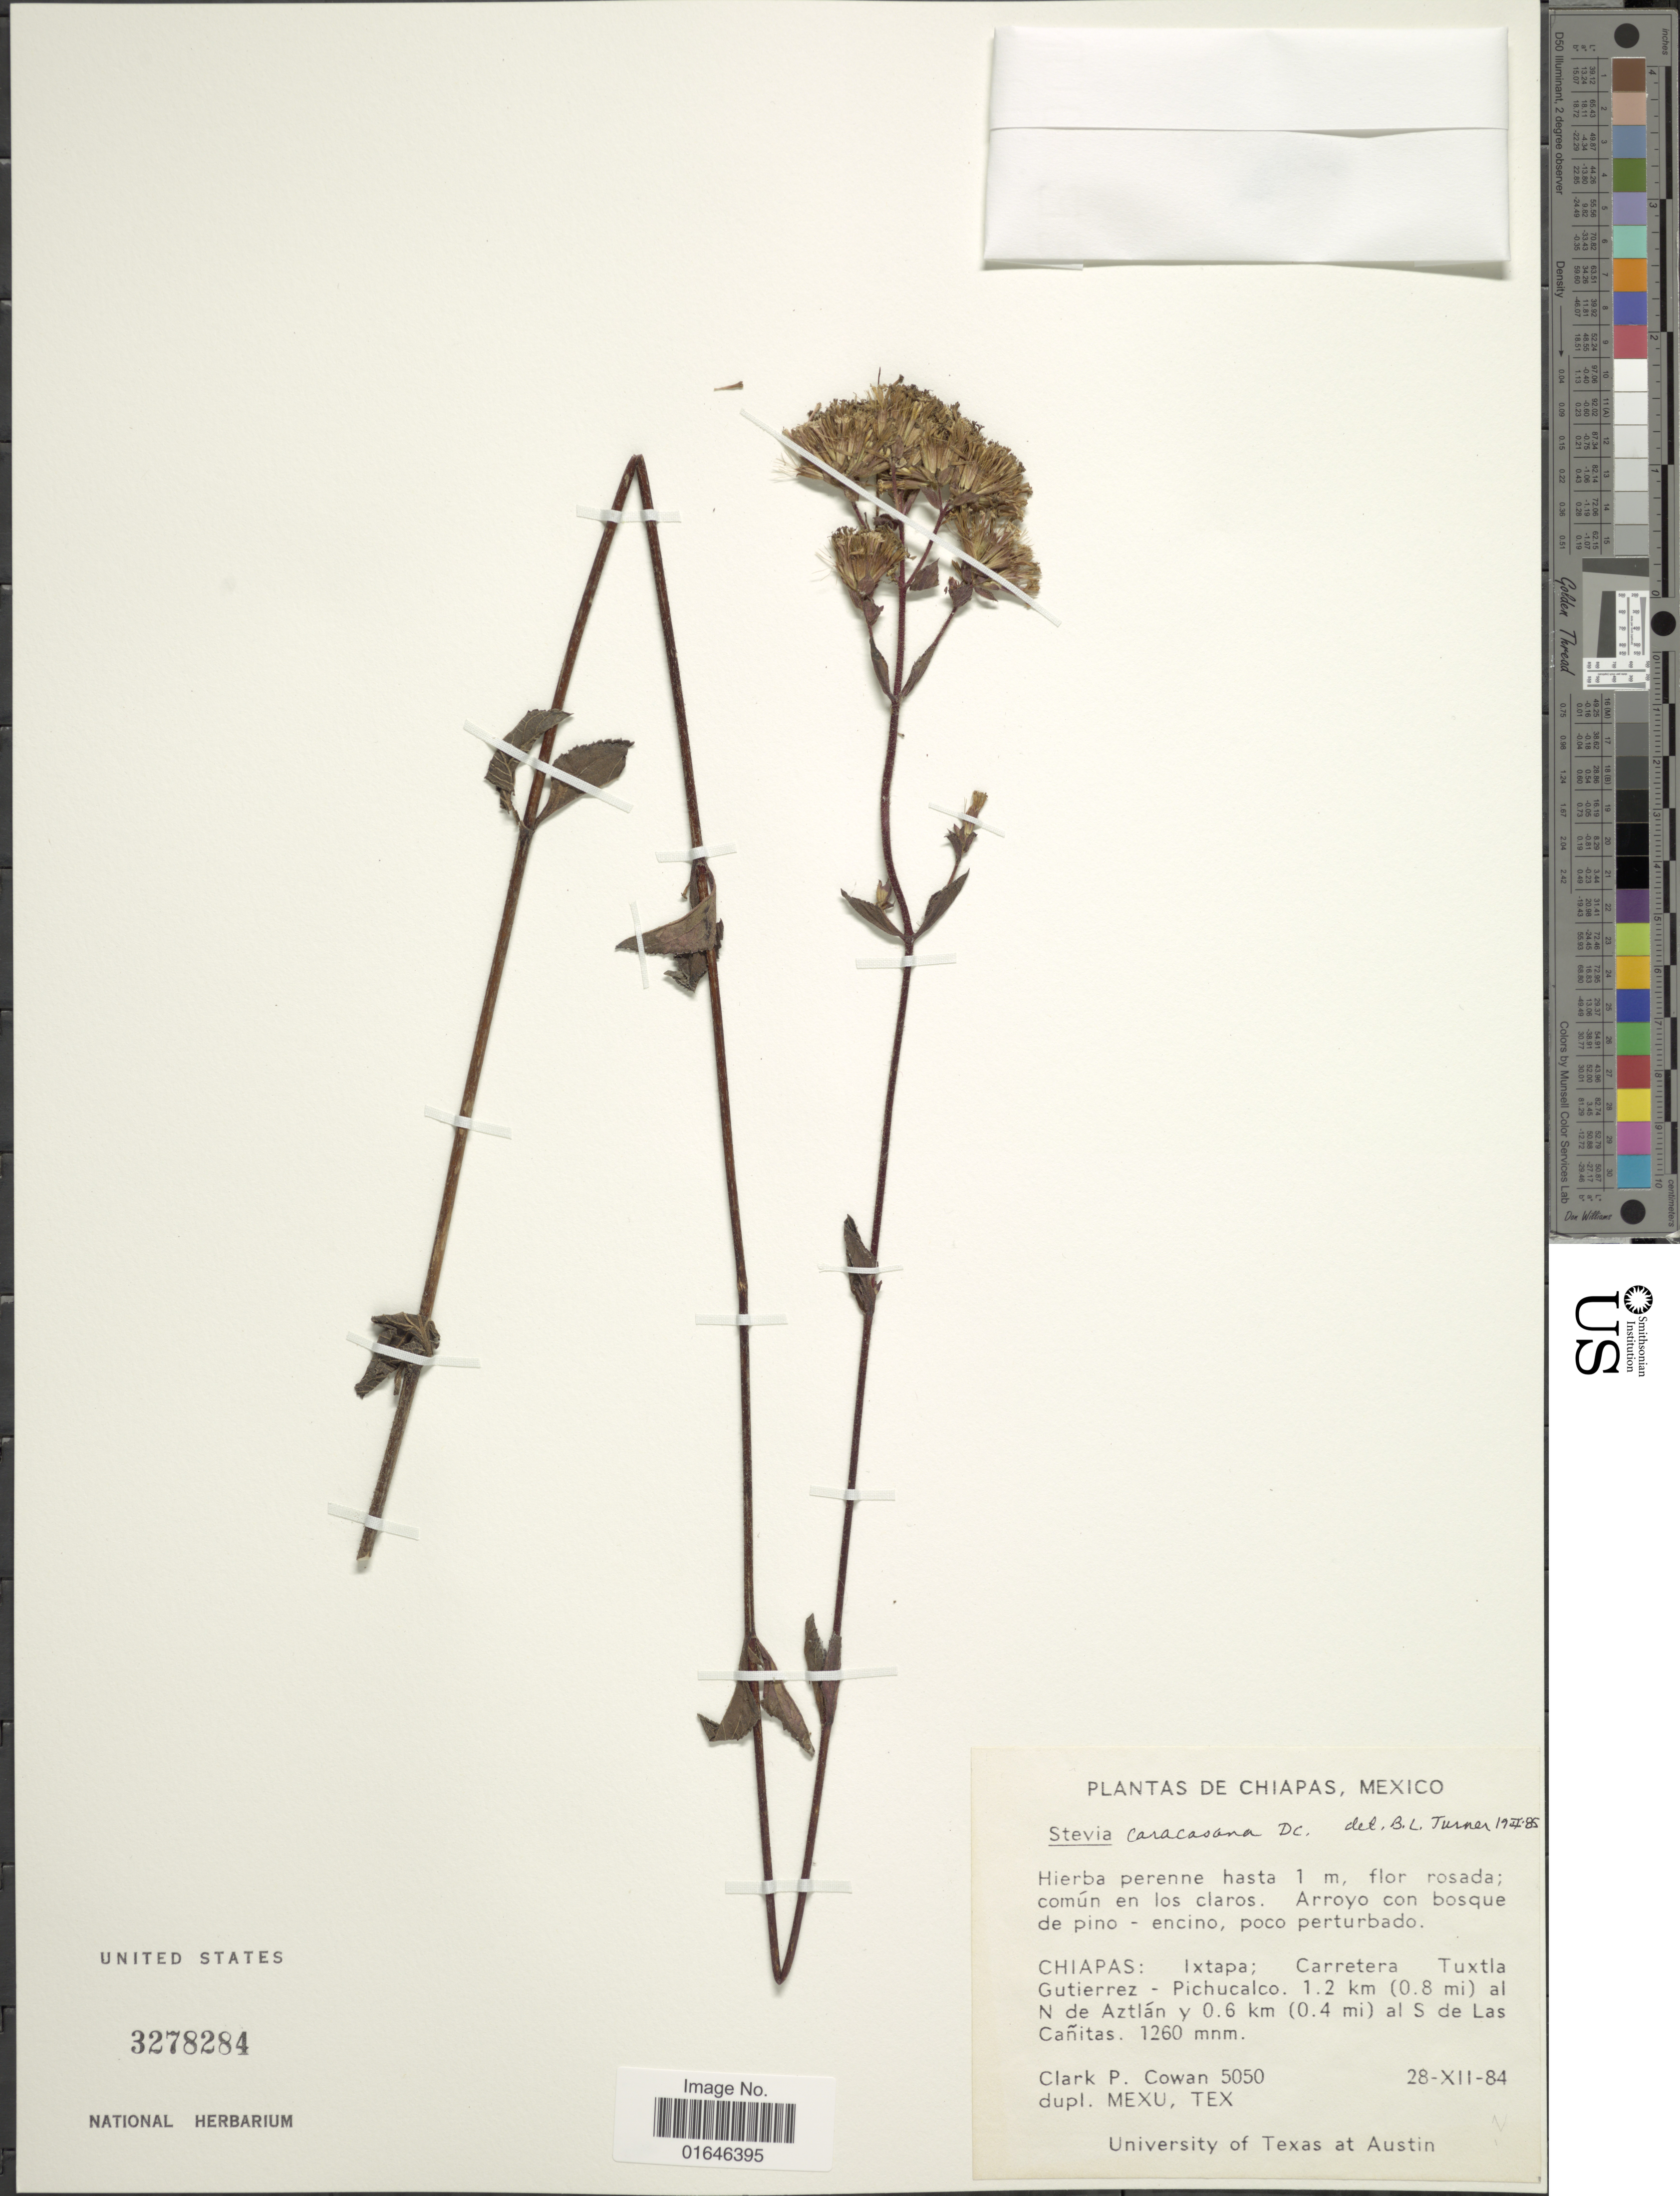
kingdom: Plantae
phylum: Tracheophyta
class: Magnoliopsida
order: Asterales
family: Asteraceae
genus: Stevia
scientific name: Stevia caracasana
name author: DC.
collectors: C. P. Cowan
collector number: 5050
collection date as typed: Transcribed d/m/y: 28/11/84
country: Mexico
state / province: Chiapas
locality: Ixtapa: Carretera Tuxtla Gutierrez - Pichucalco, 1.2 km (0.8 mi) al N de Aztlán y 0.6 km (0.4 mi) al S de Las Cañitas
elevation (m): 1260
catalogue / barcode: US 3278284